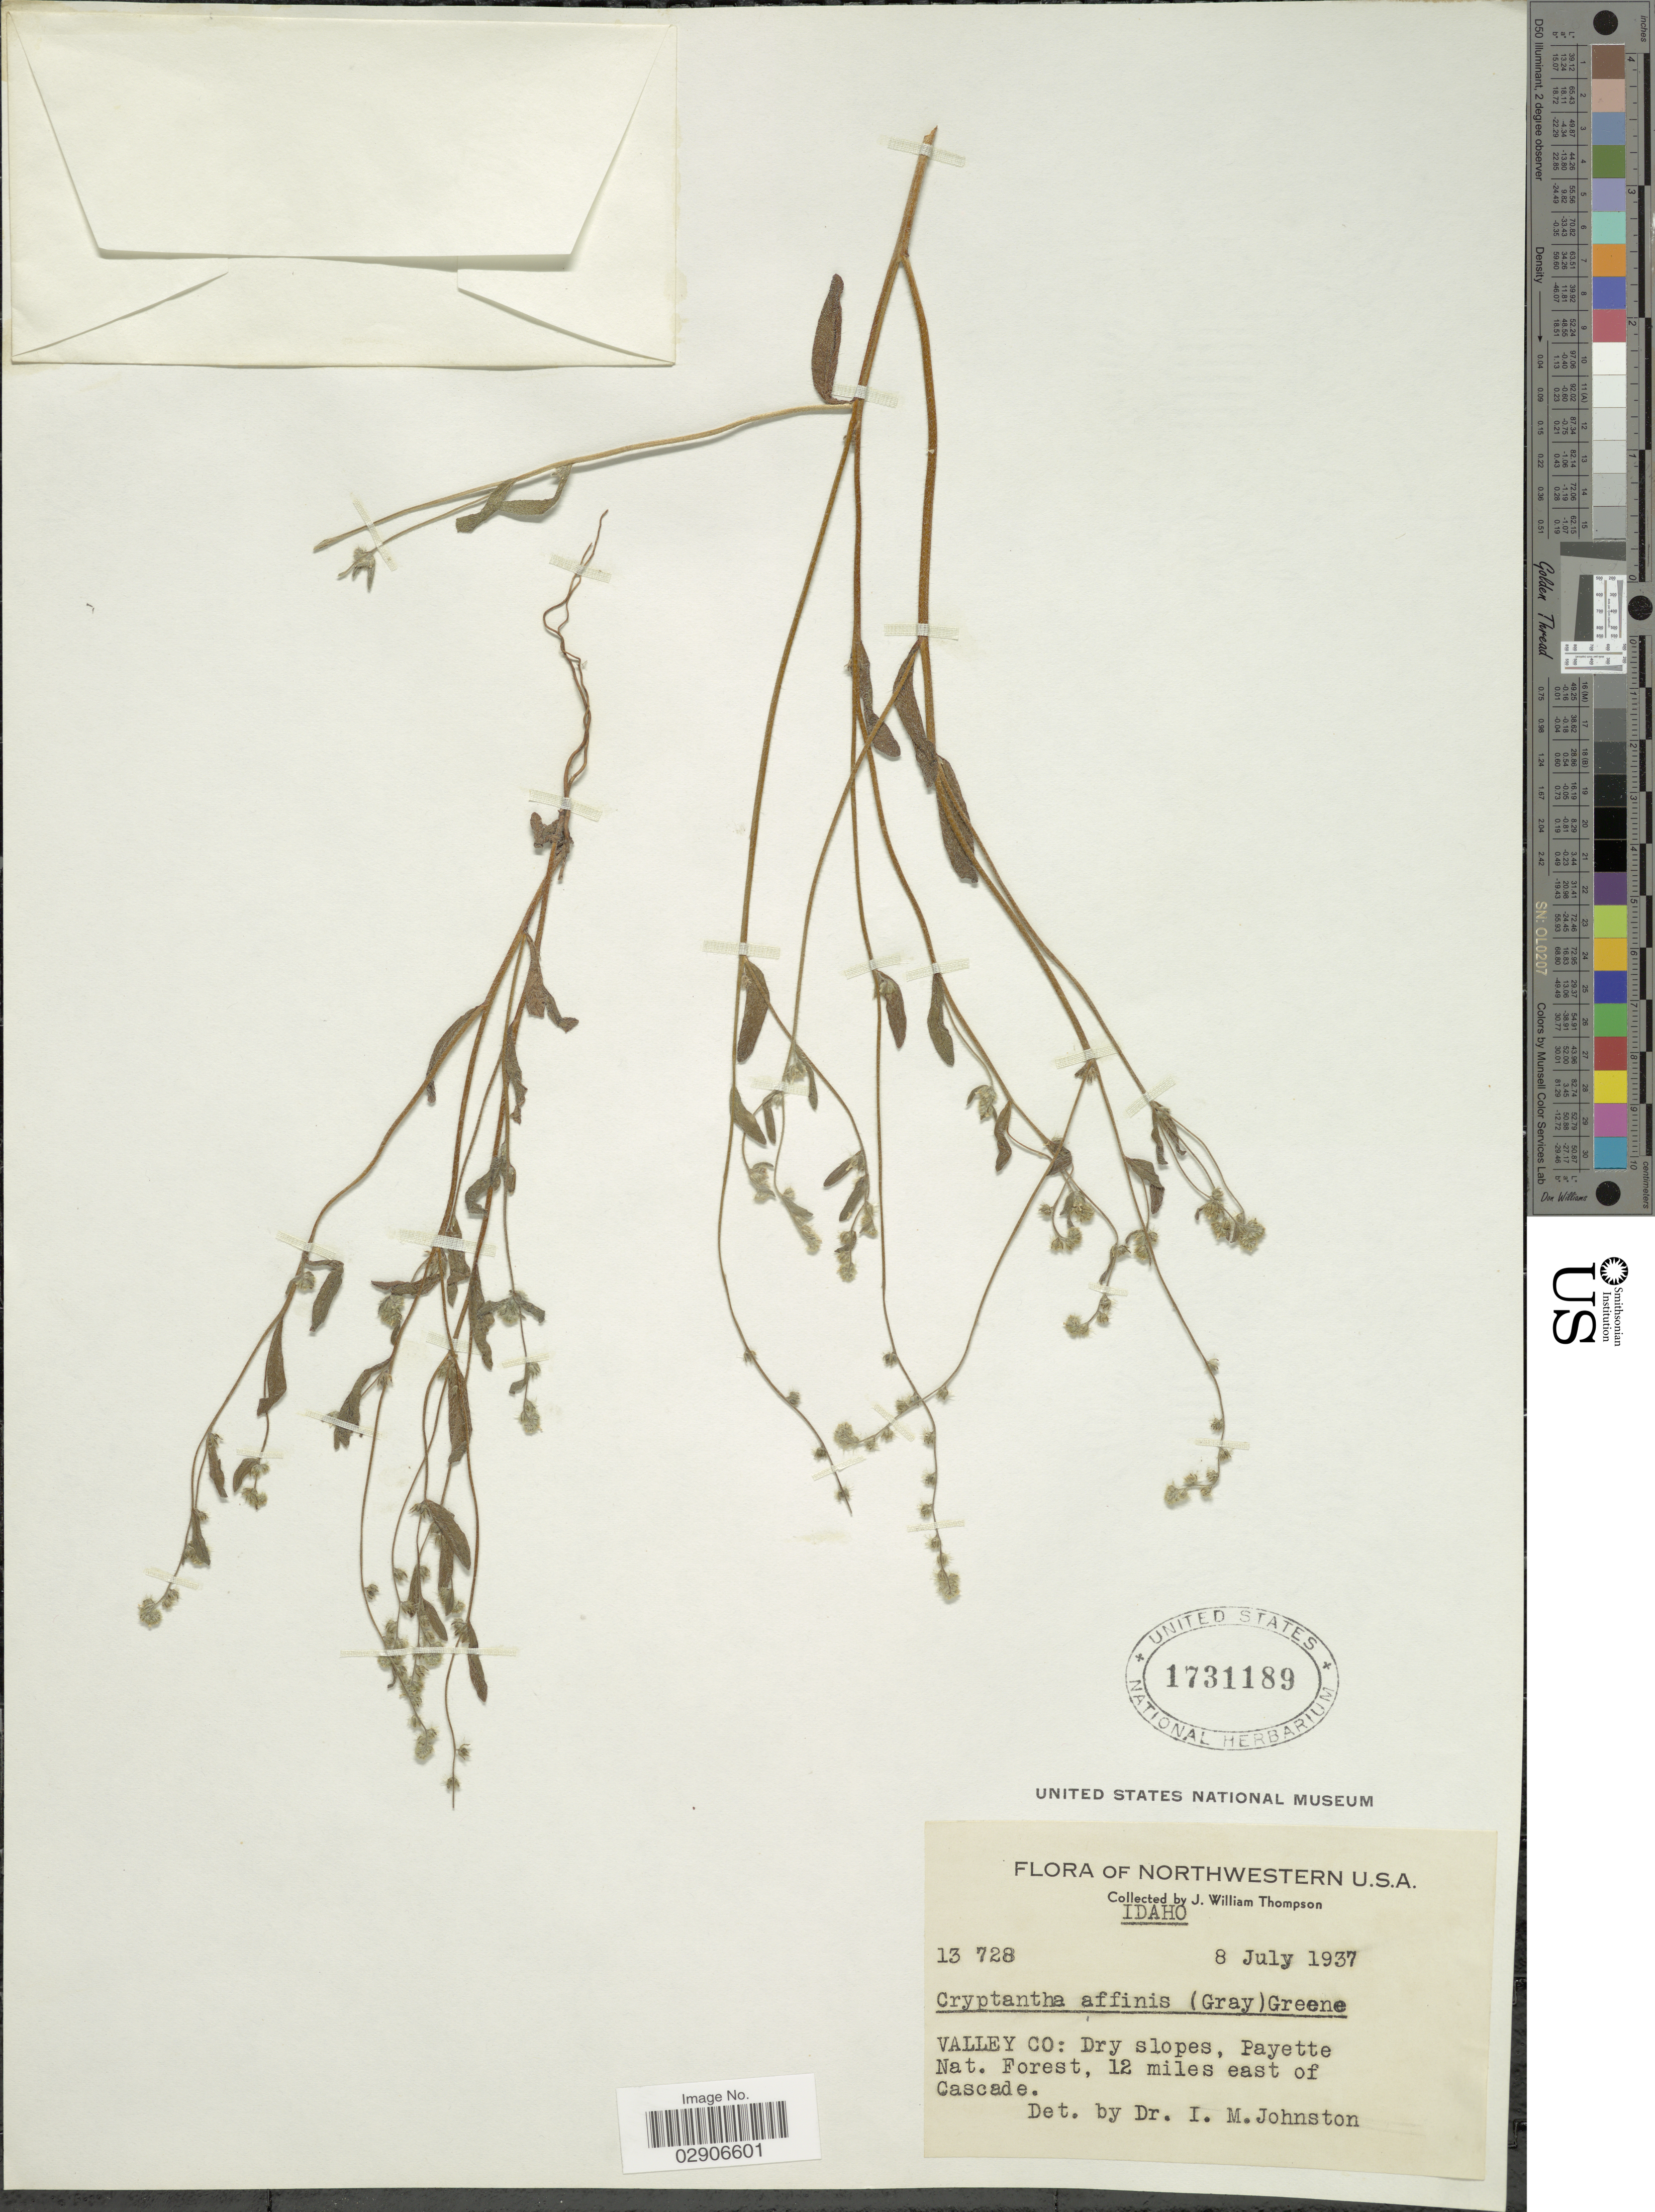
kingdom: Plantae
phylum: Tracheophyta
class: Magnoliopsida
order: Boraginales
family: Boraginaceae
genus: Cryptantha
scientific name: Cryptantha affinis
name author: (A. Gray) Greene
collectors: J. W. Thompson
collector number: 13728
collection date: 1937-07-08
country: United States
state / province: Idaho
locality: Valley Co: Dry slopes, Payette Nat. Forest, 12 miles east of Cascade. Idaho.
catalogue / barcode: US 1731189